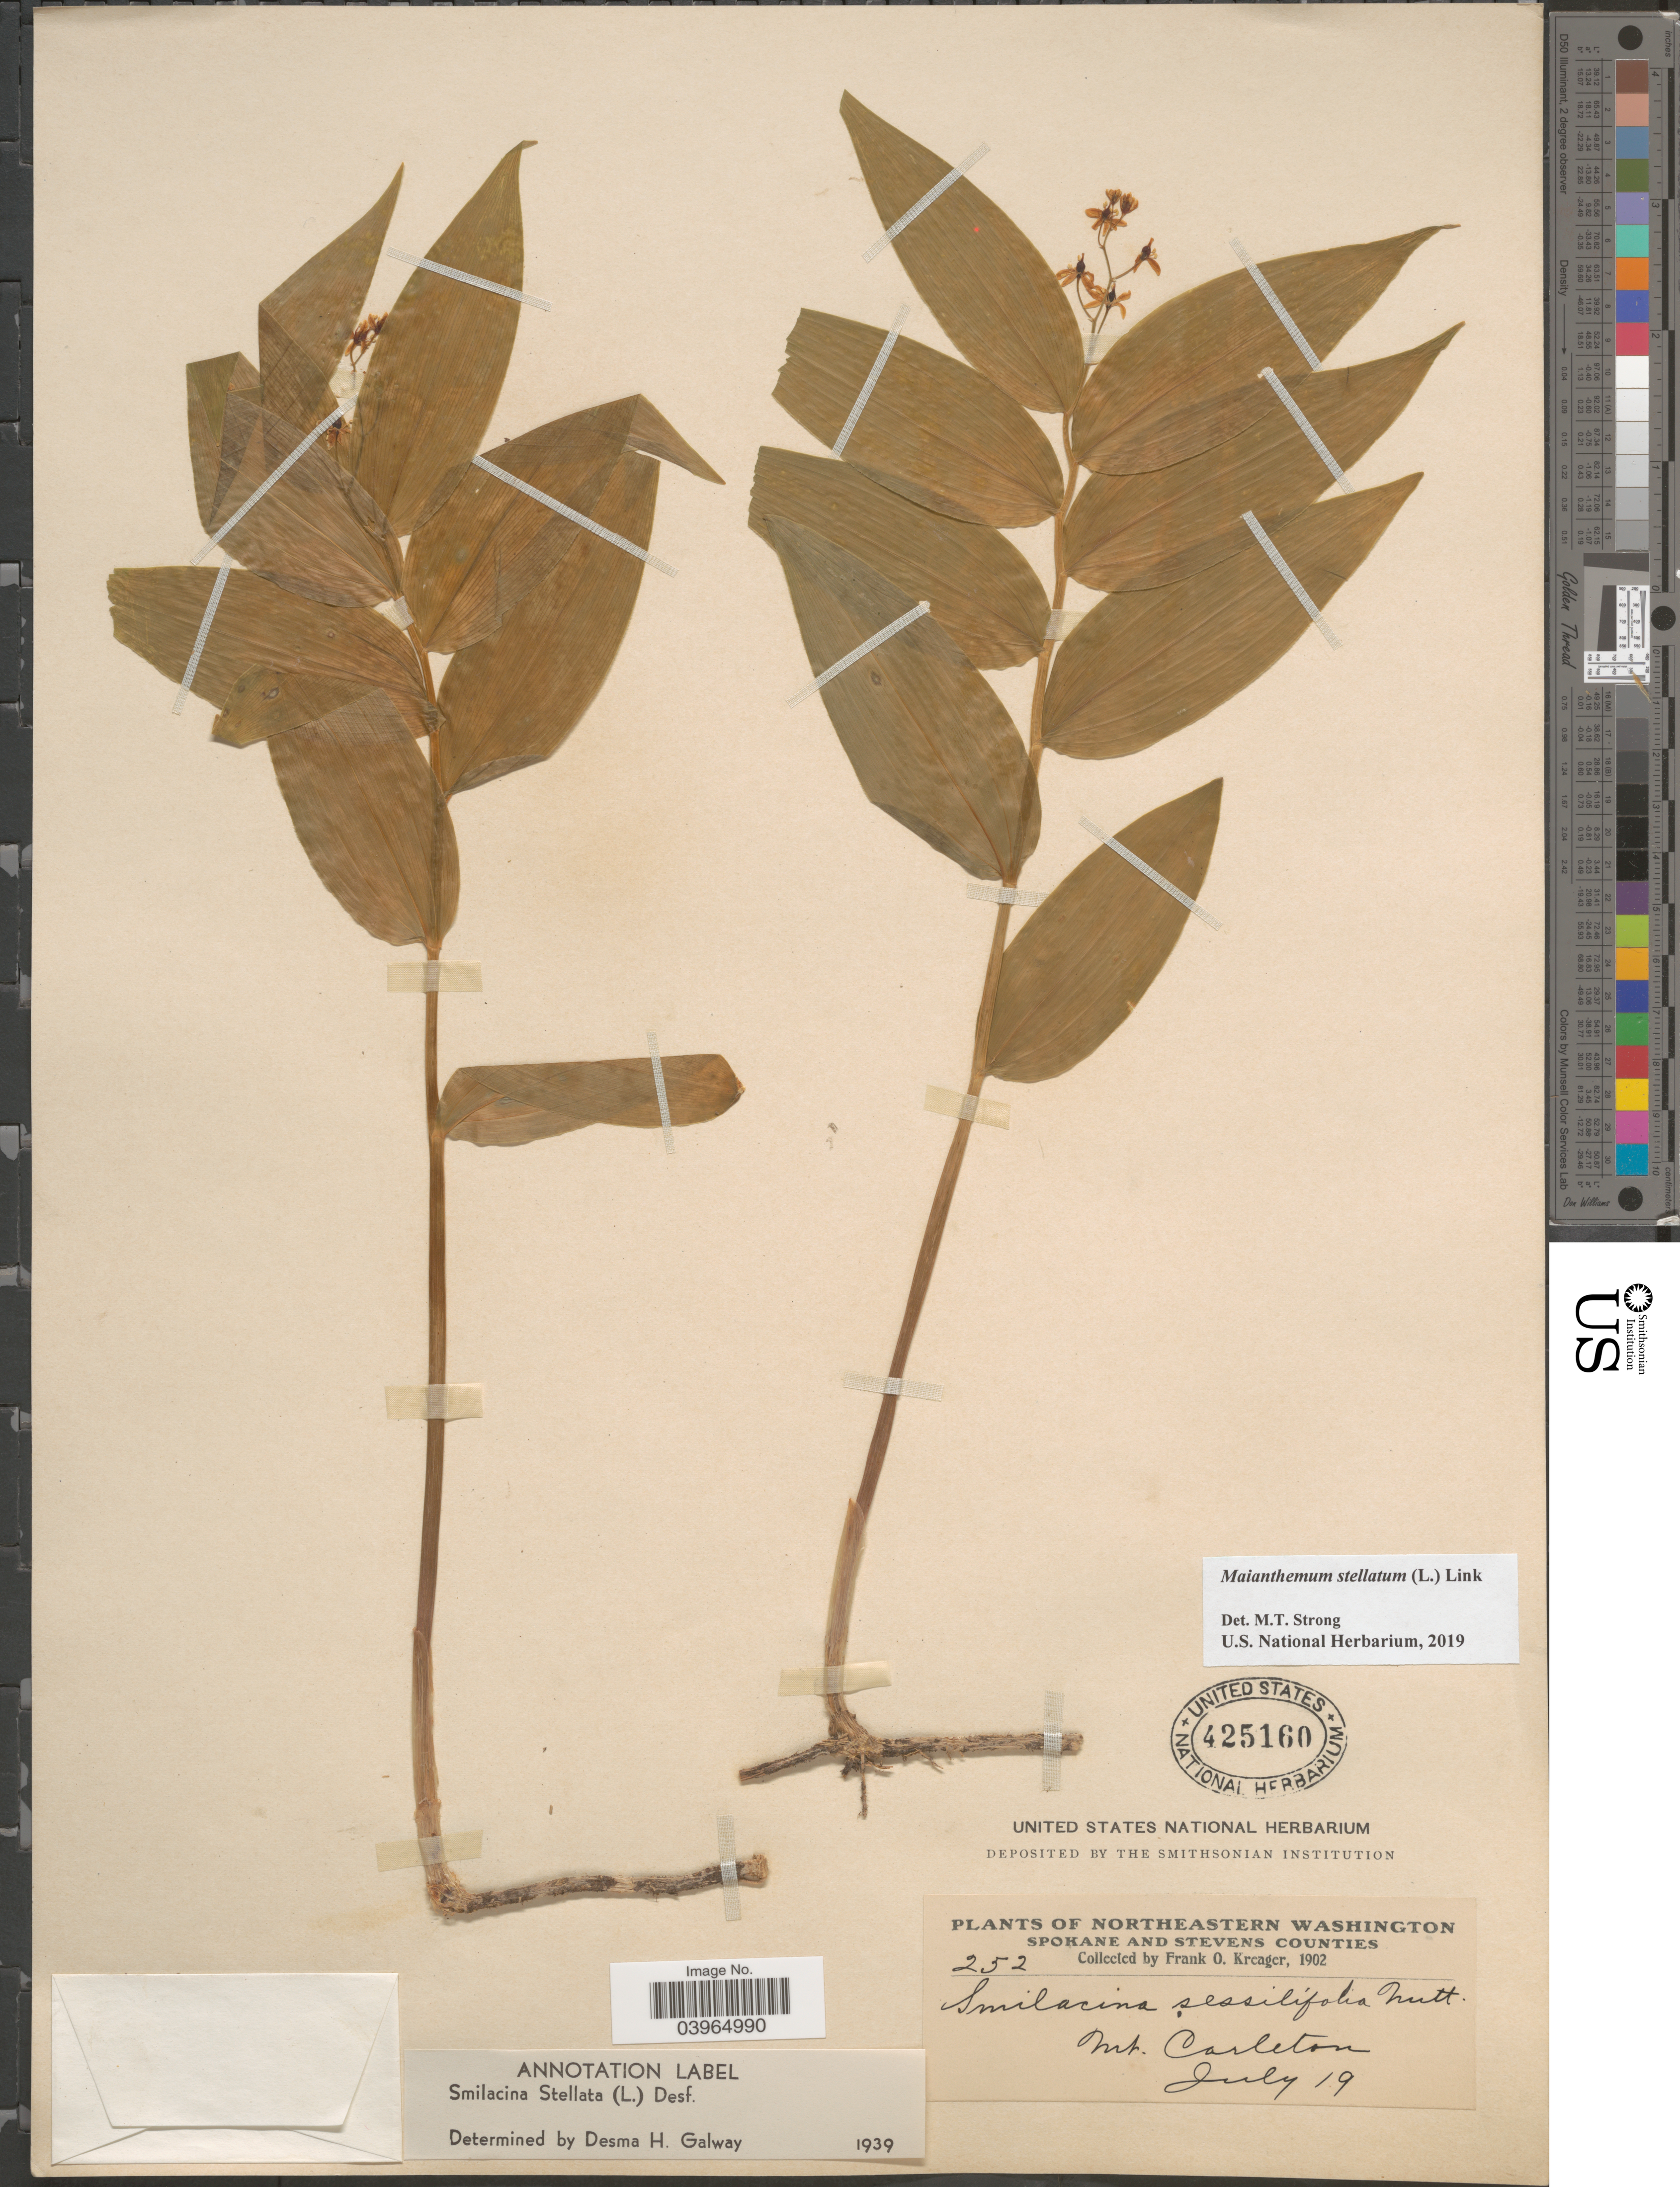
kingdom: Plantae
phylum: Tracheophyta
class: Liliopsida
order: Asparagales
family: Asparagaceae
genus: Maianthemum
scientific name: Maianthemum stellatum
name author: (L.) Link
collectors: F. Kreager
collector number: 252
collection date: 1902-07-19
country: United States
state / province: Washington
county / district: Spokane / Stevens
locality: Northeastern Washington. Spokane and Stevens Counties. Mt. Carleton.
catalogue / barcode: US 425160